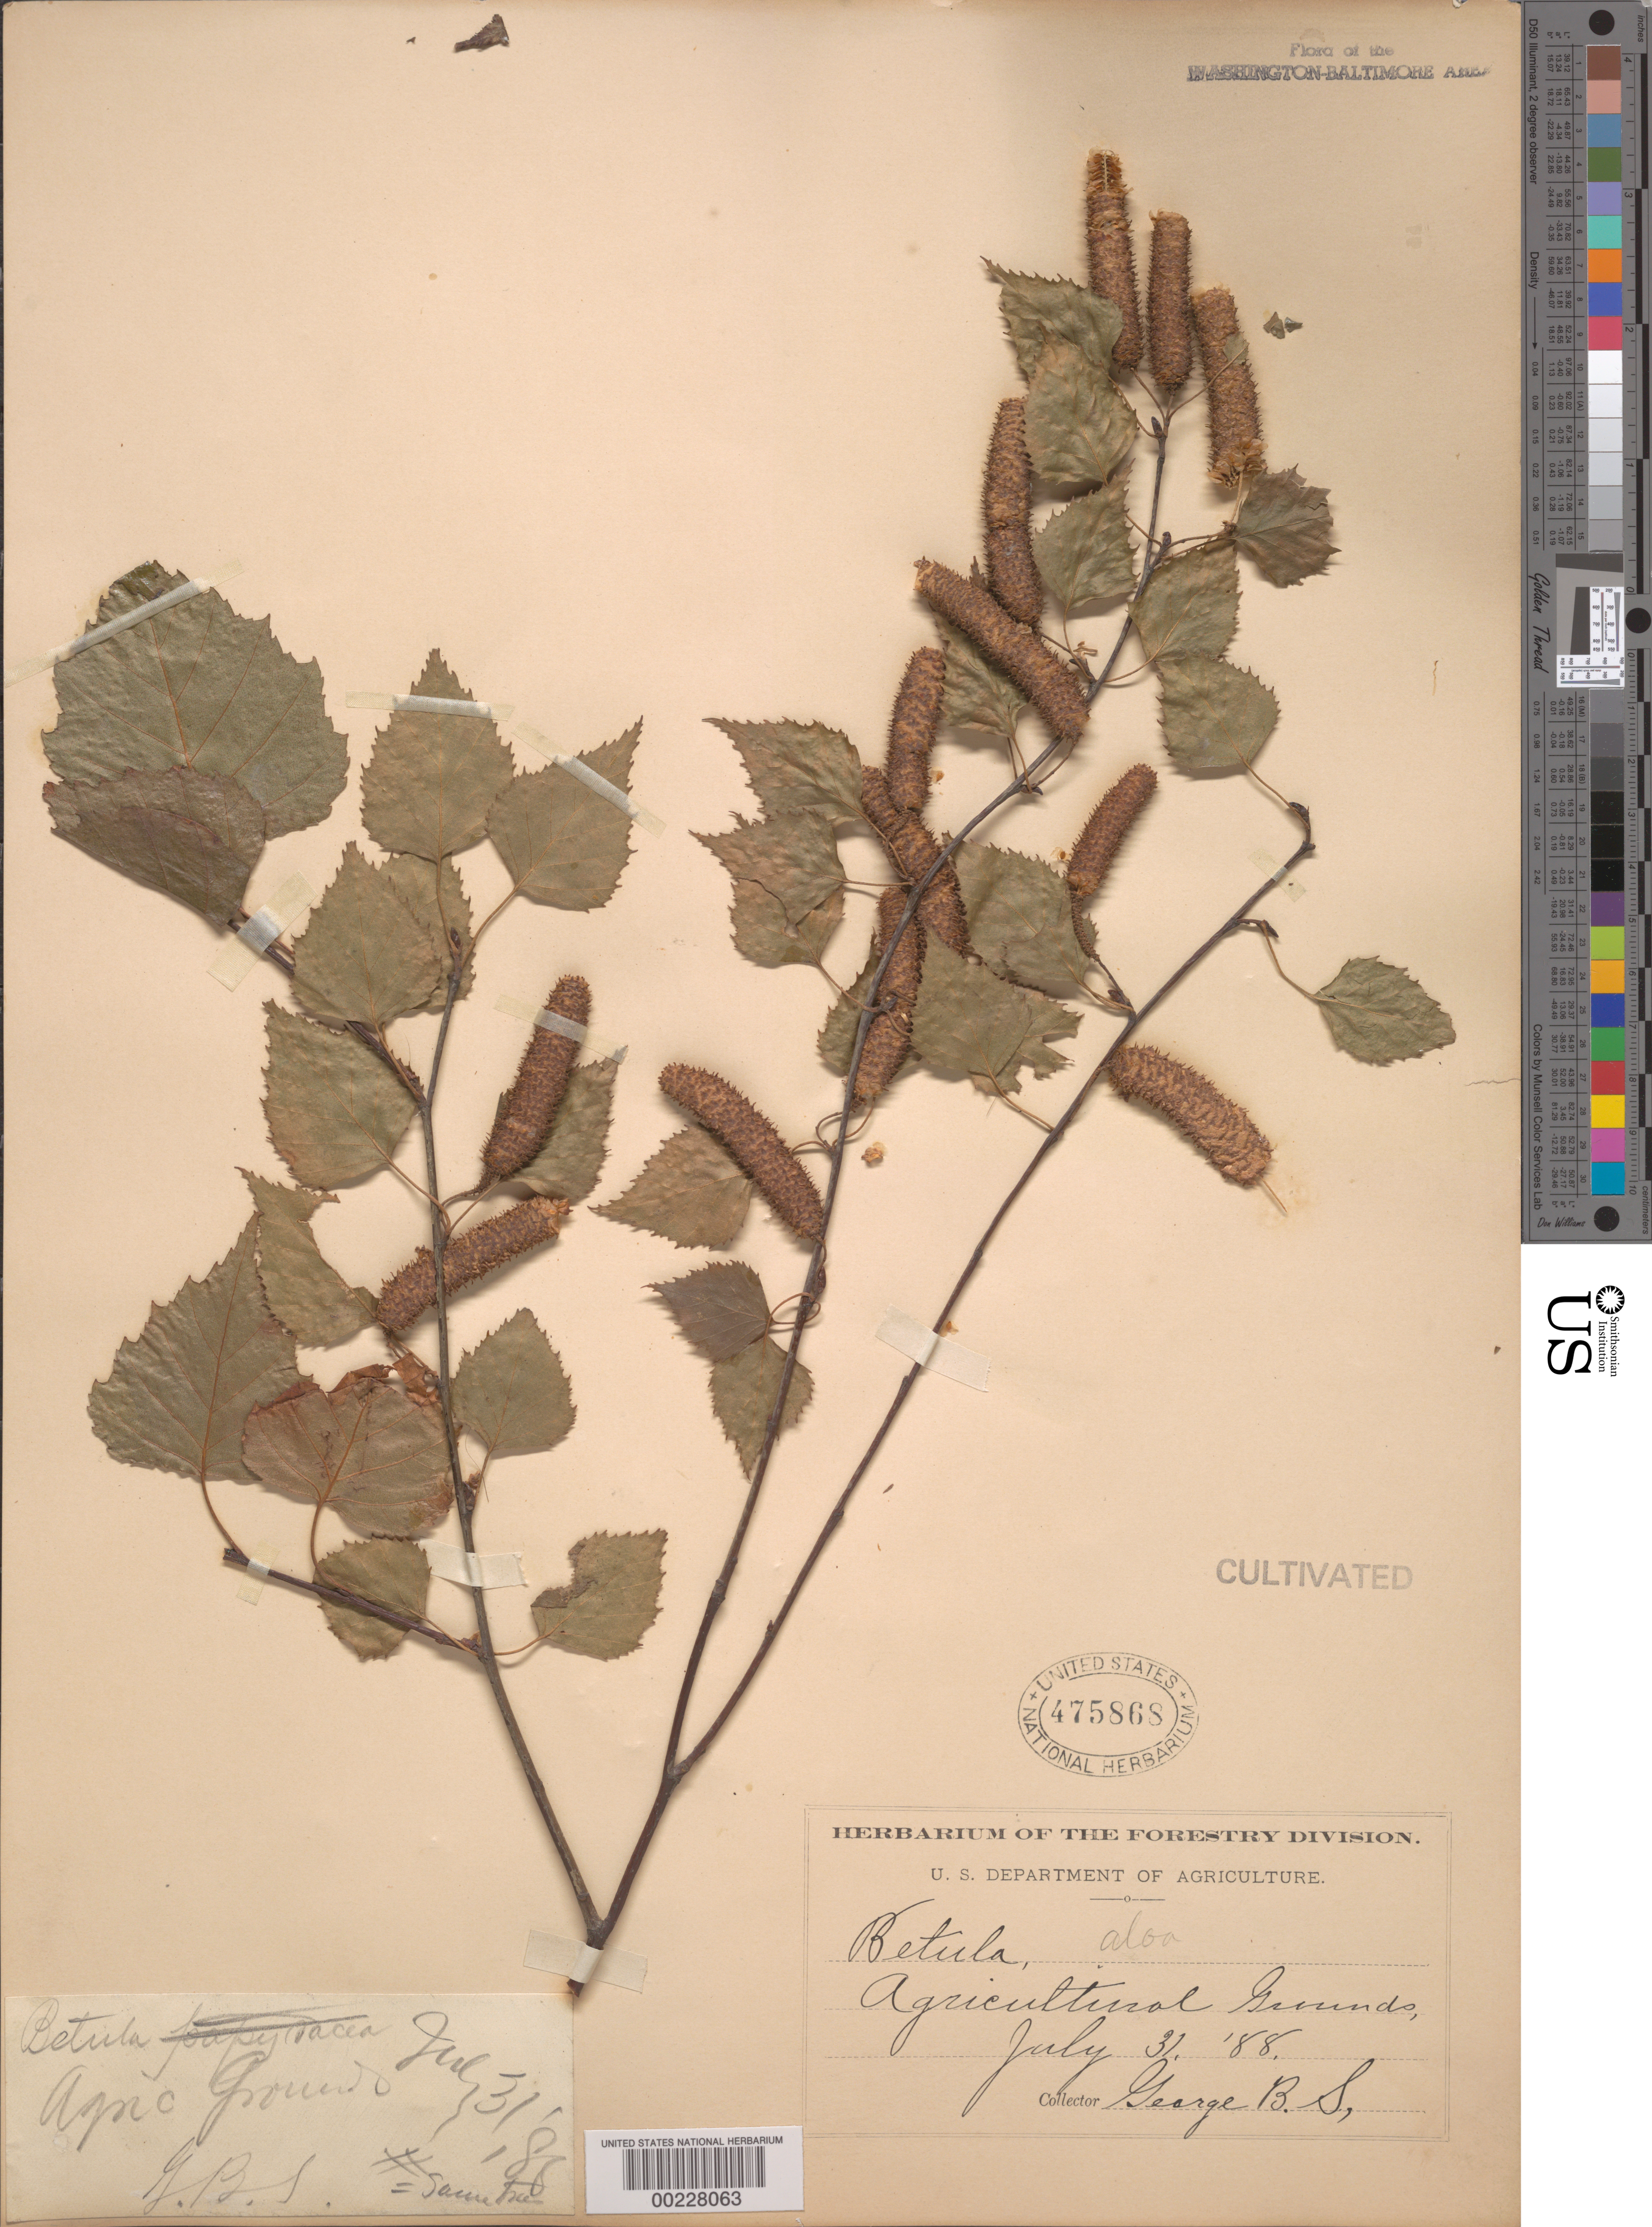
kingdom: Plantae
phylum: Tracheophyta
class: Magnoliopsida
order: Fagales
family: Betulaceae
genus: Betula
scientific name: Betula alba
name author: L.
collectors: G. B. Sudworth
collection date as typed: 31 Jul 1888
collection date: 1888-07-31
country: United States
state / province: District of Columbia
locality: Agricultural grounds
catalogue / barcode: US 475868